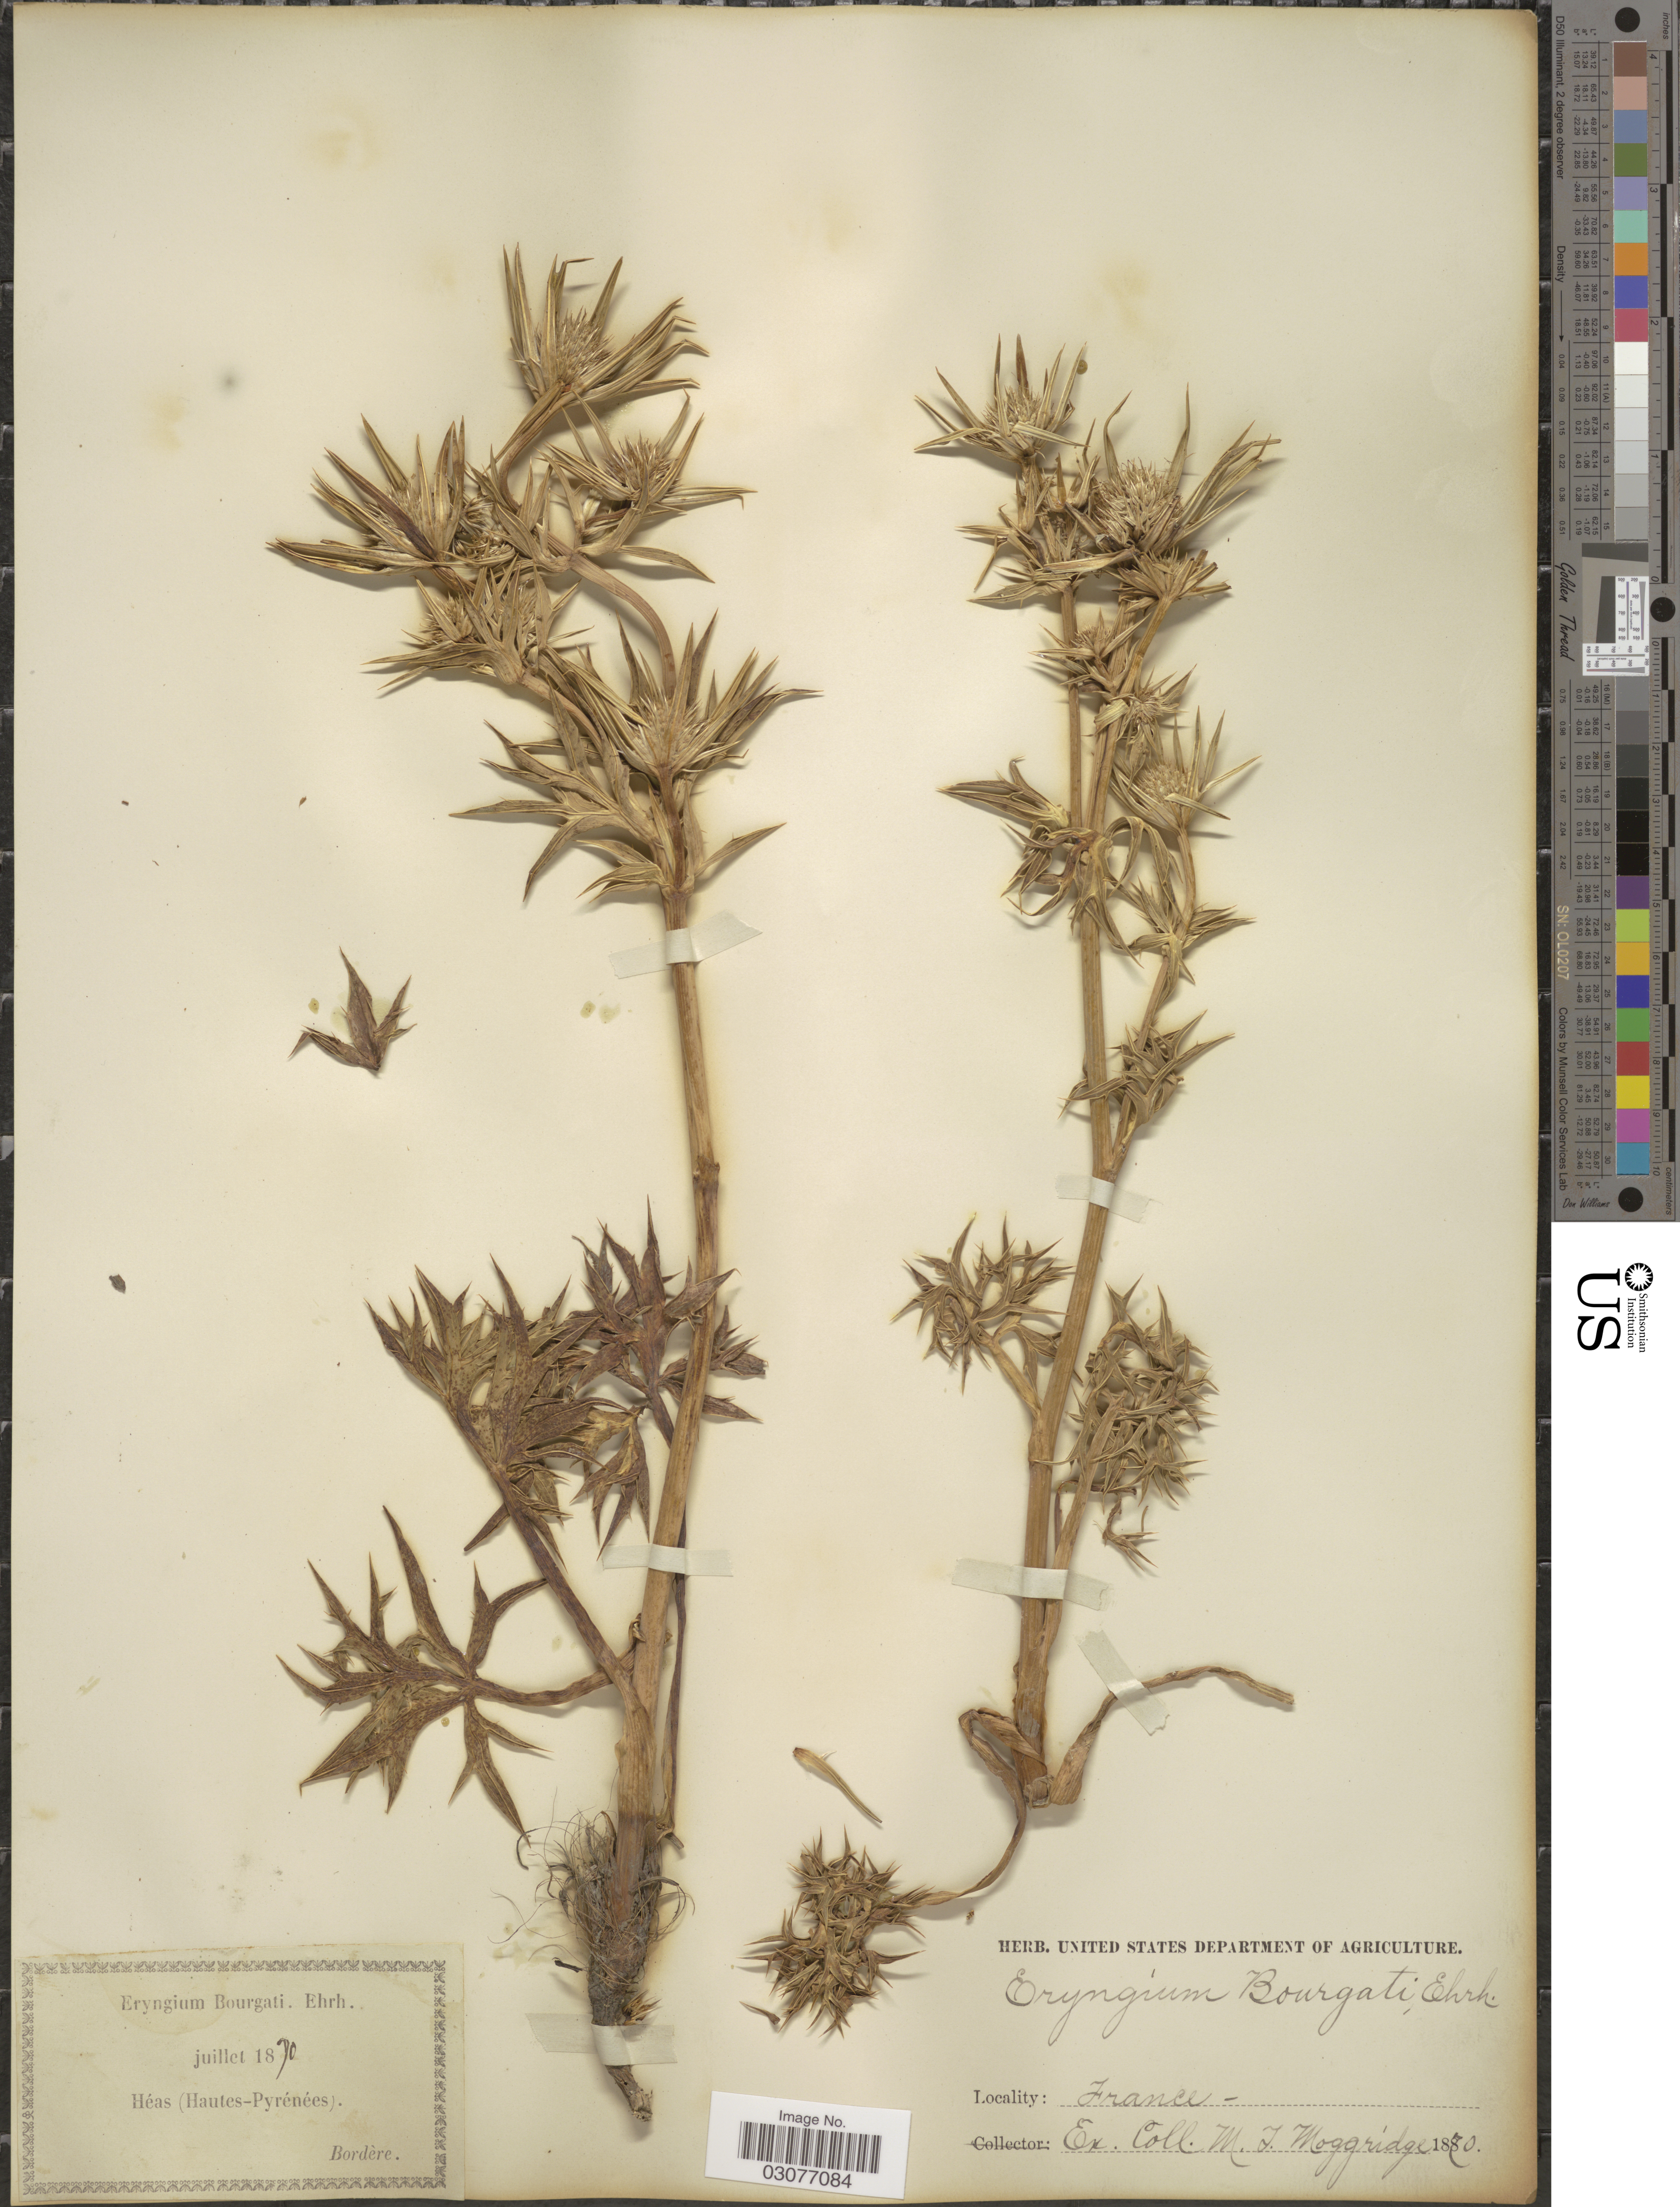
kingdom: Plantae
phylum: Tracheophyta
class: Magnoliopsida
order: Apiales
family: Apiaceae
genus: Eryngium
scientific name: Eryngium bourgatii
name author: Gouan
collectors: -. Bordère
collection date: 1870-07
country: France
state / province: Occitanie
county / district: Hautes-Pyrénées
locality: Héas (Hautes-Pyrénées).